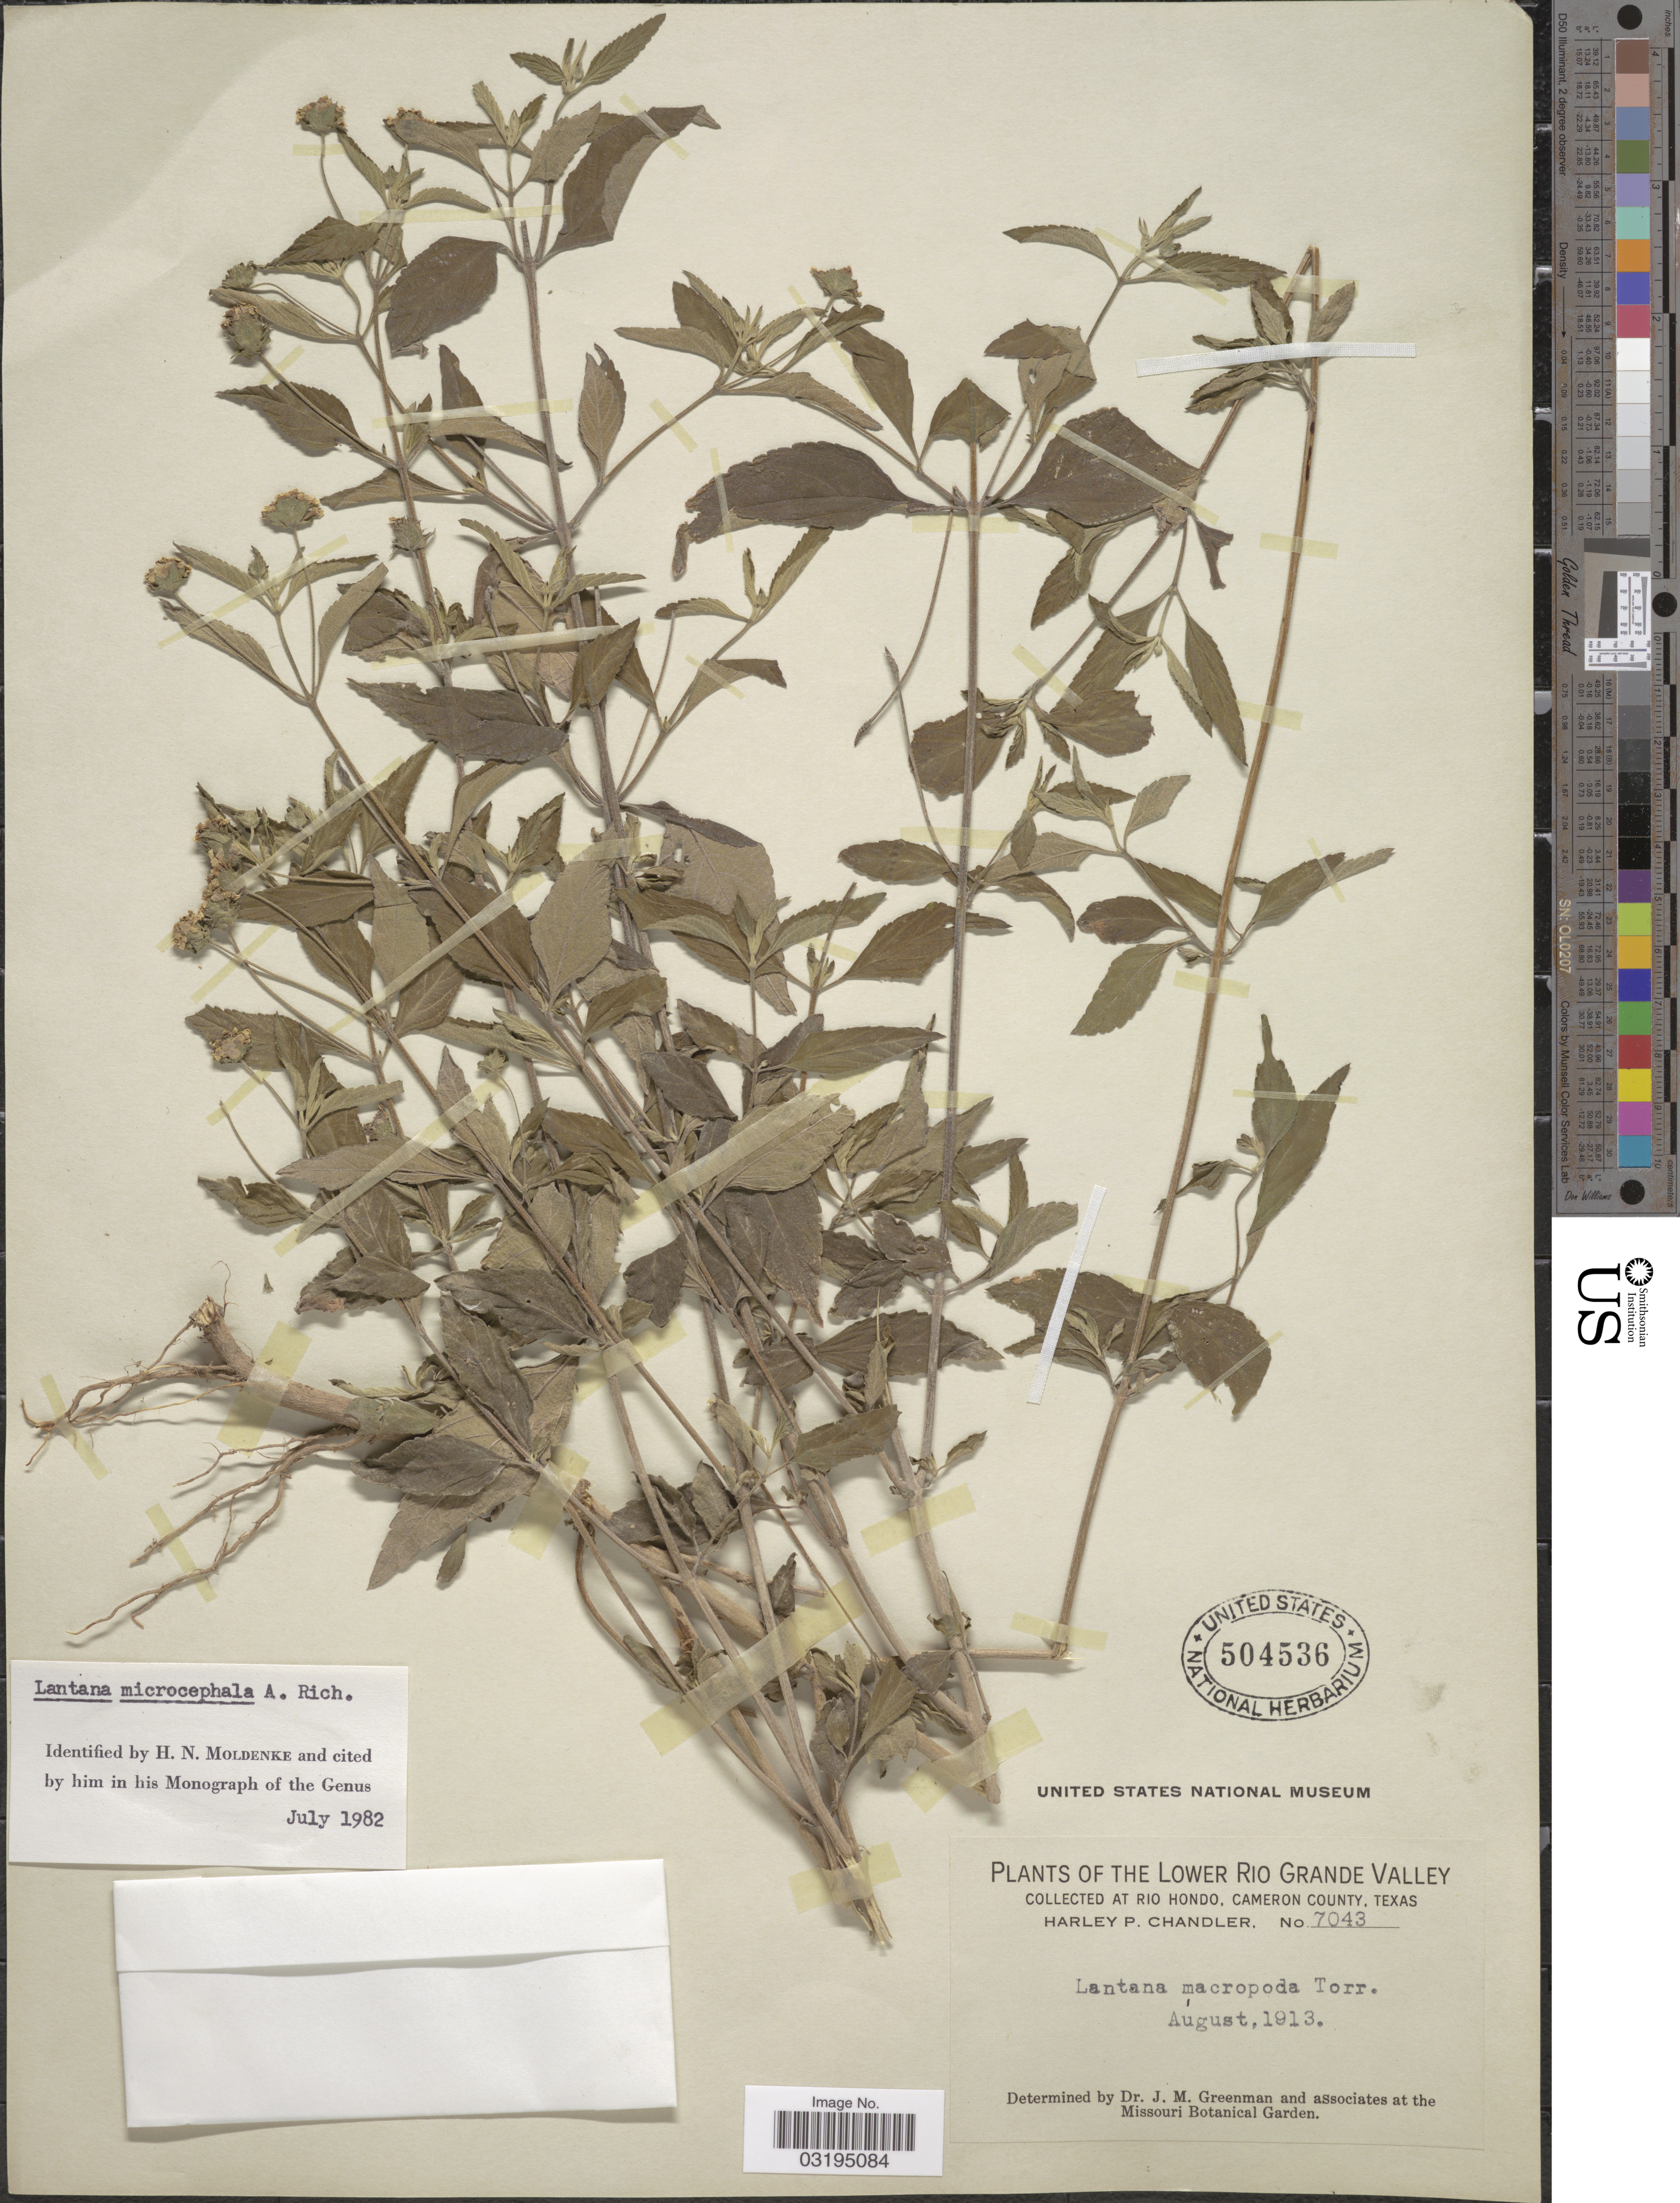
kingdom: Plantae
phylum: Tracheophyta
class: Magnoliopsida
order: Lamiales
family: Verbenaceae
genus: Lantana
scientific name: Lantana microcephala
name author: A. Rich. in Sagra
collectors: H. Chandler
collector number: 7043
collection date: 1913-08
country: United States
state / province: Texas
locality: Lower Rio Grande Valley. At Rio Hondo, Cameron County.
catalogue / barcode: US 504536